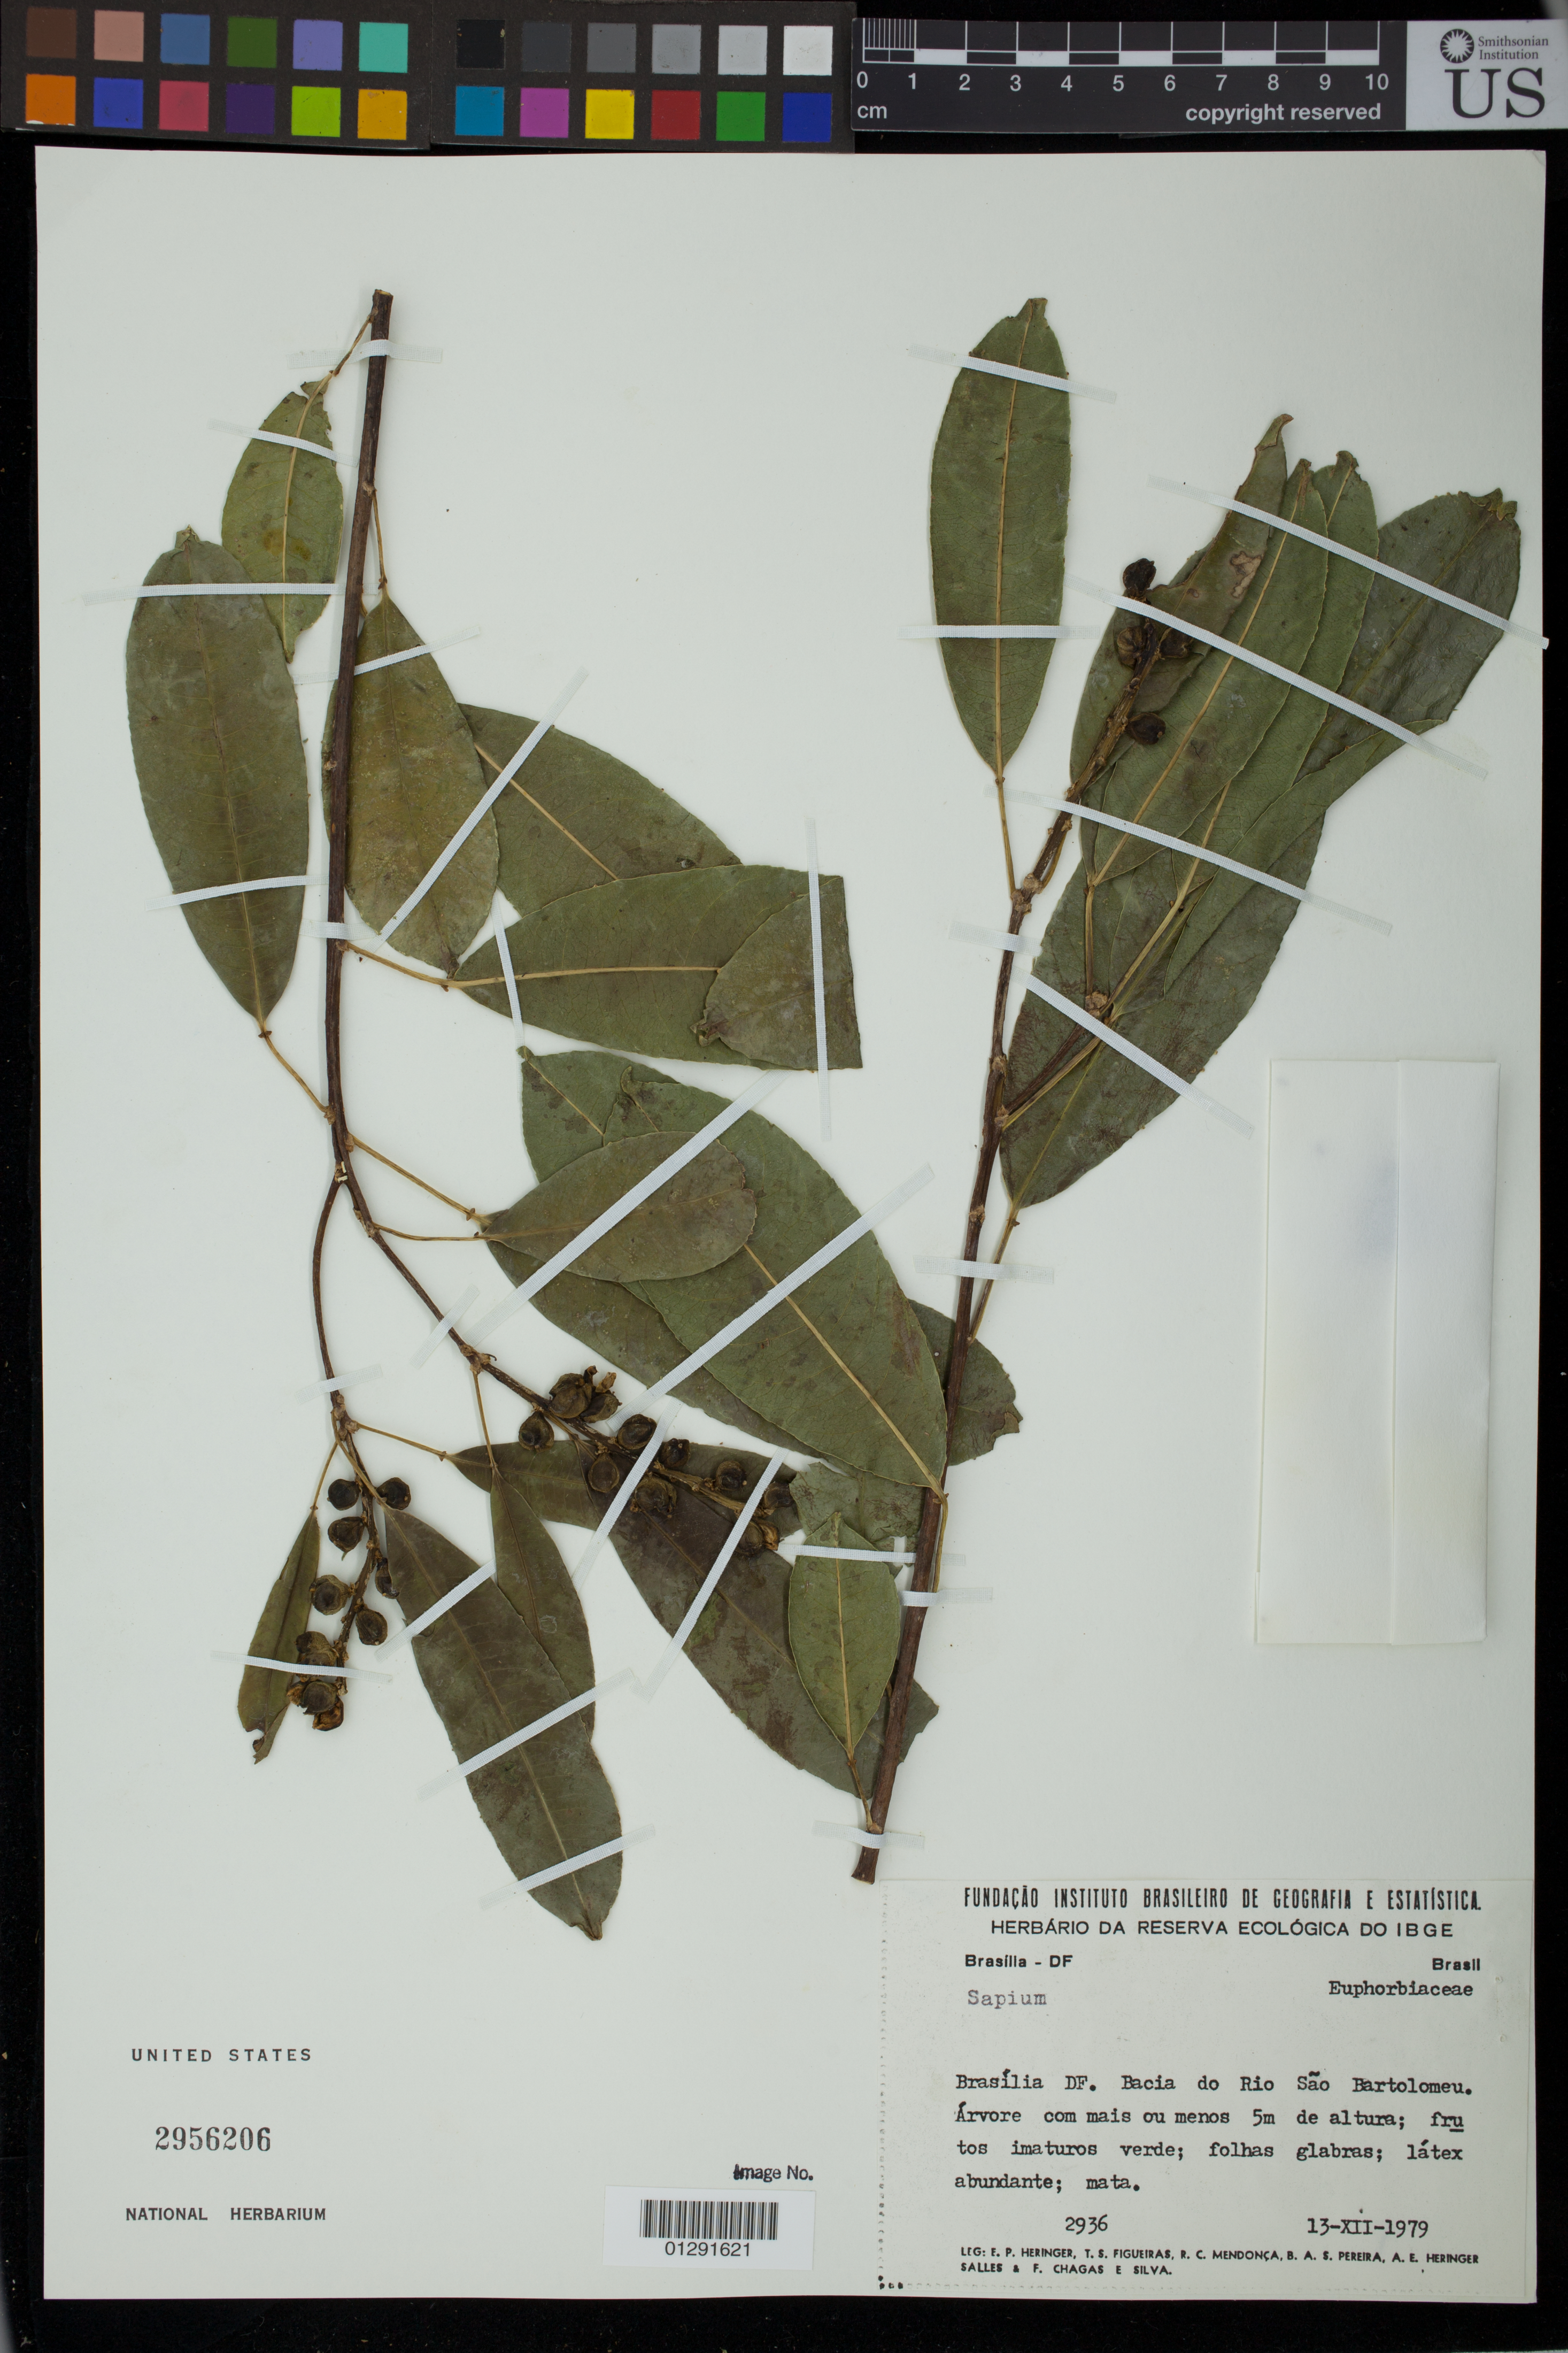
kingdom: Plantae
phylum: Tracheophyta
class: Magnoliopsida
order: Malpighiales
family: Euphorbiaceae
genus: Sapium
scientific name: Sapium sp.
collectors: E. P. Heringer, T. S. Figueiras, R. C. Mendonça & B. A. S. Pereira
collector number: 2936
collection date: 1979-12-13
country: Brazil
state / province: Distrito Federal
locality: Brasília. Bacia do Rio São Bartolomeu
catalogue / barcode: US 2956206